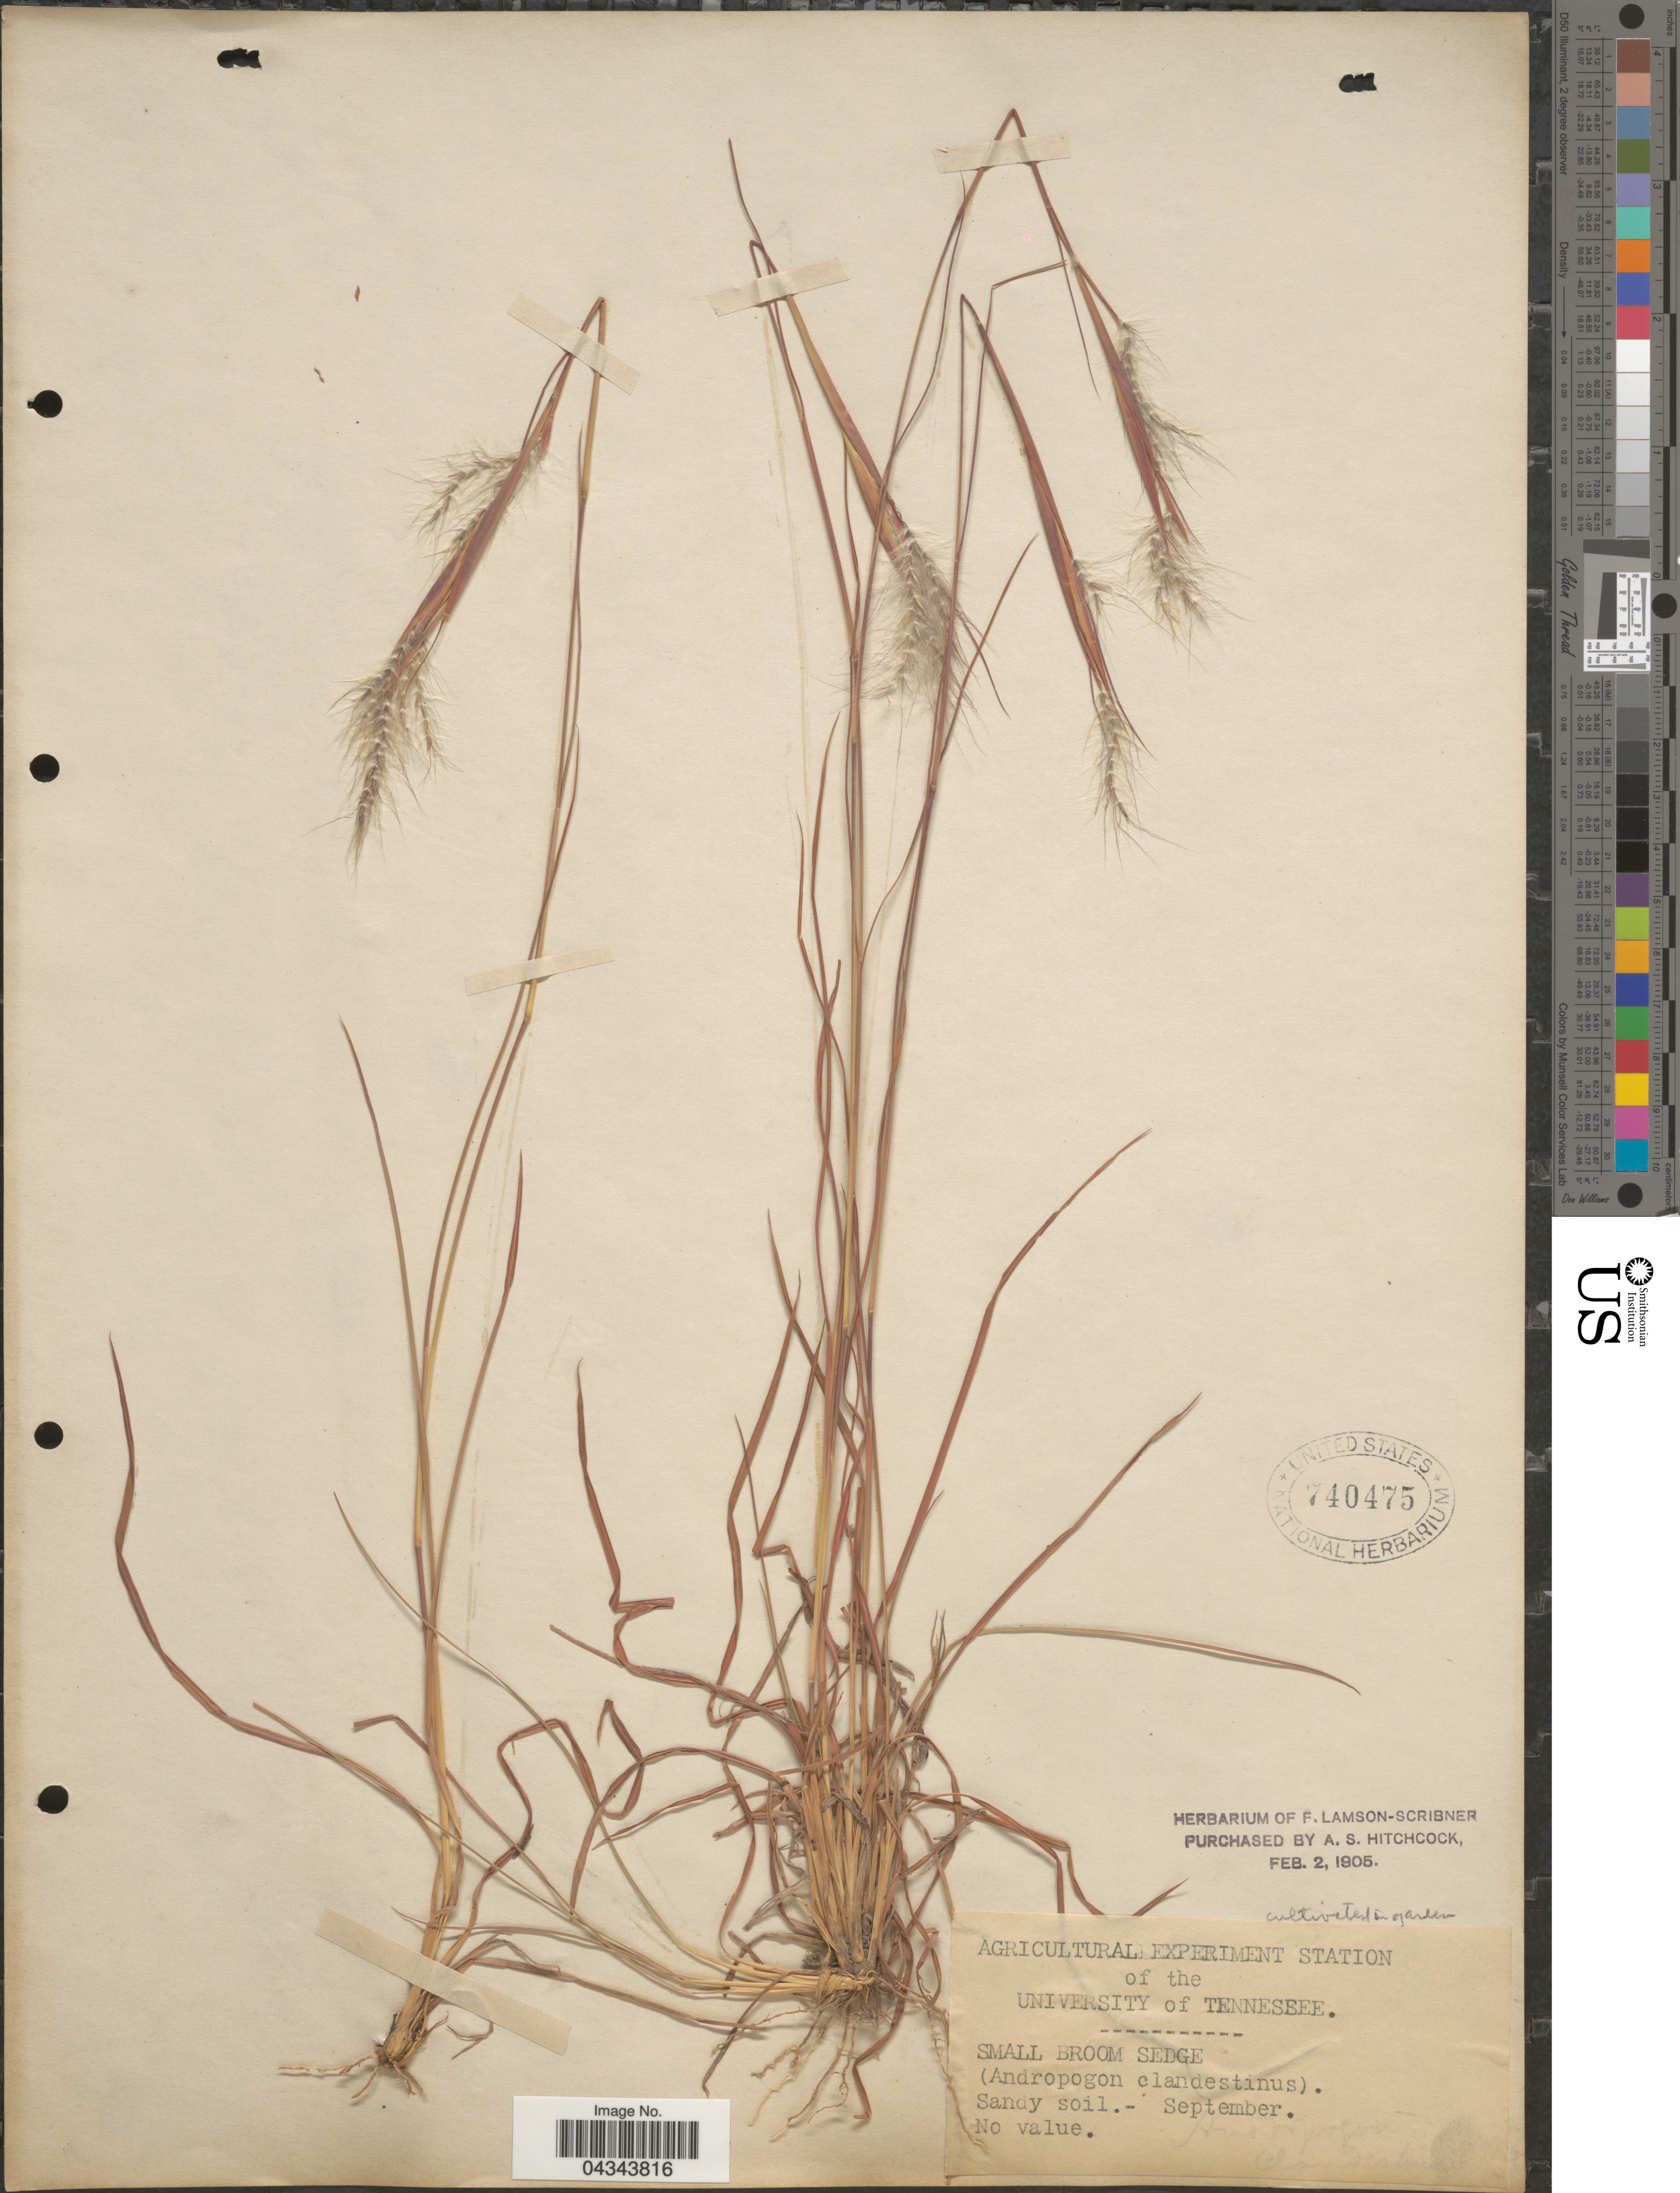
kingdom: Plantae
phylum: Tracheophyta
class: Liliopsida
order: Poales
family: Poaceae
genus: Andropogon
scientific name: Andropogon ternarius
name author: Michx.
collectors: University of Tennessee Agricultural Experimental Station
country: United States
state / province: Tennessee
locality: In garden.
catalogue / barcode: US 740475